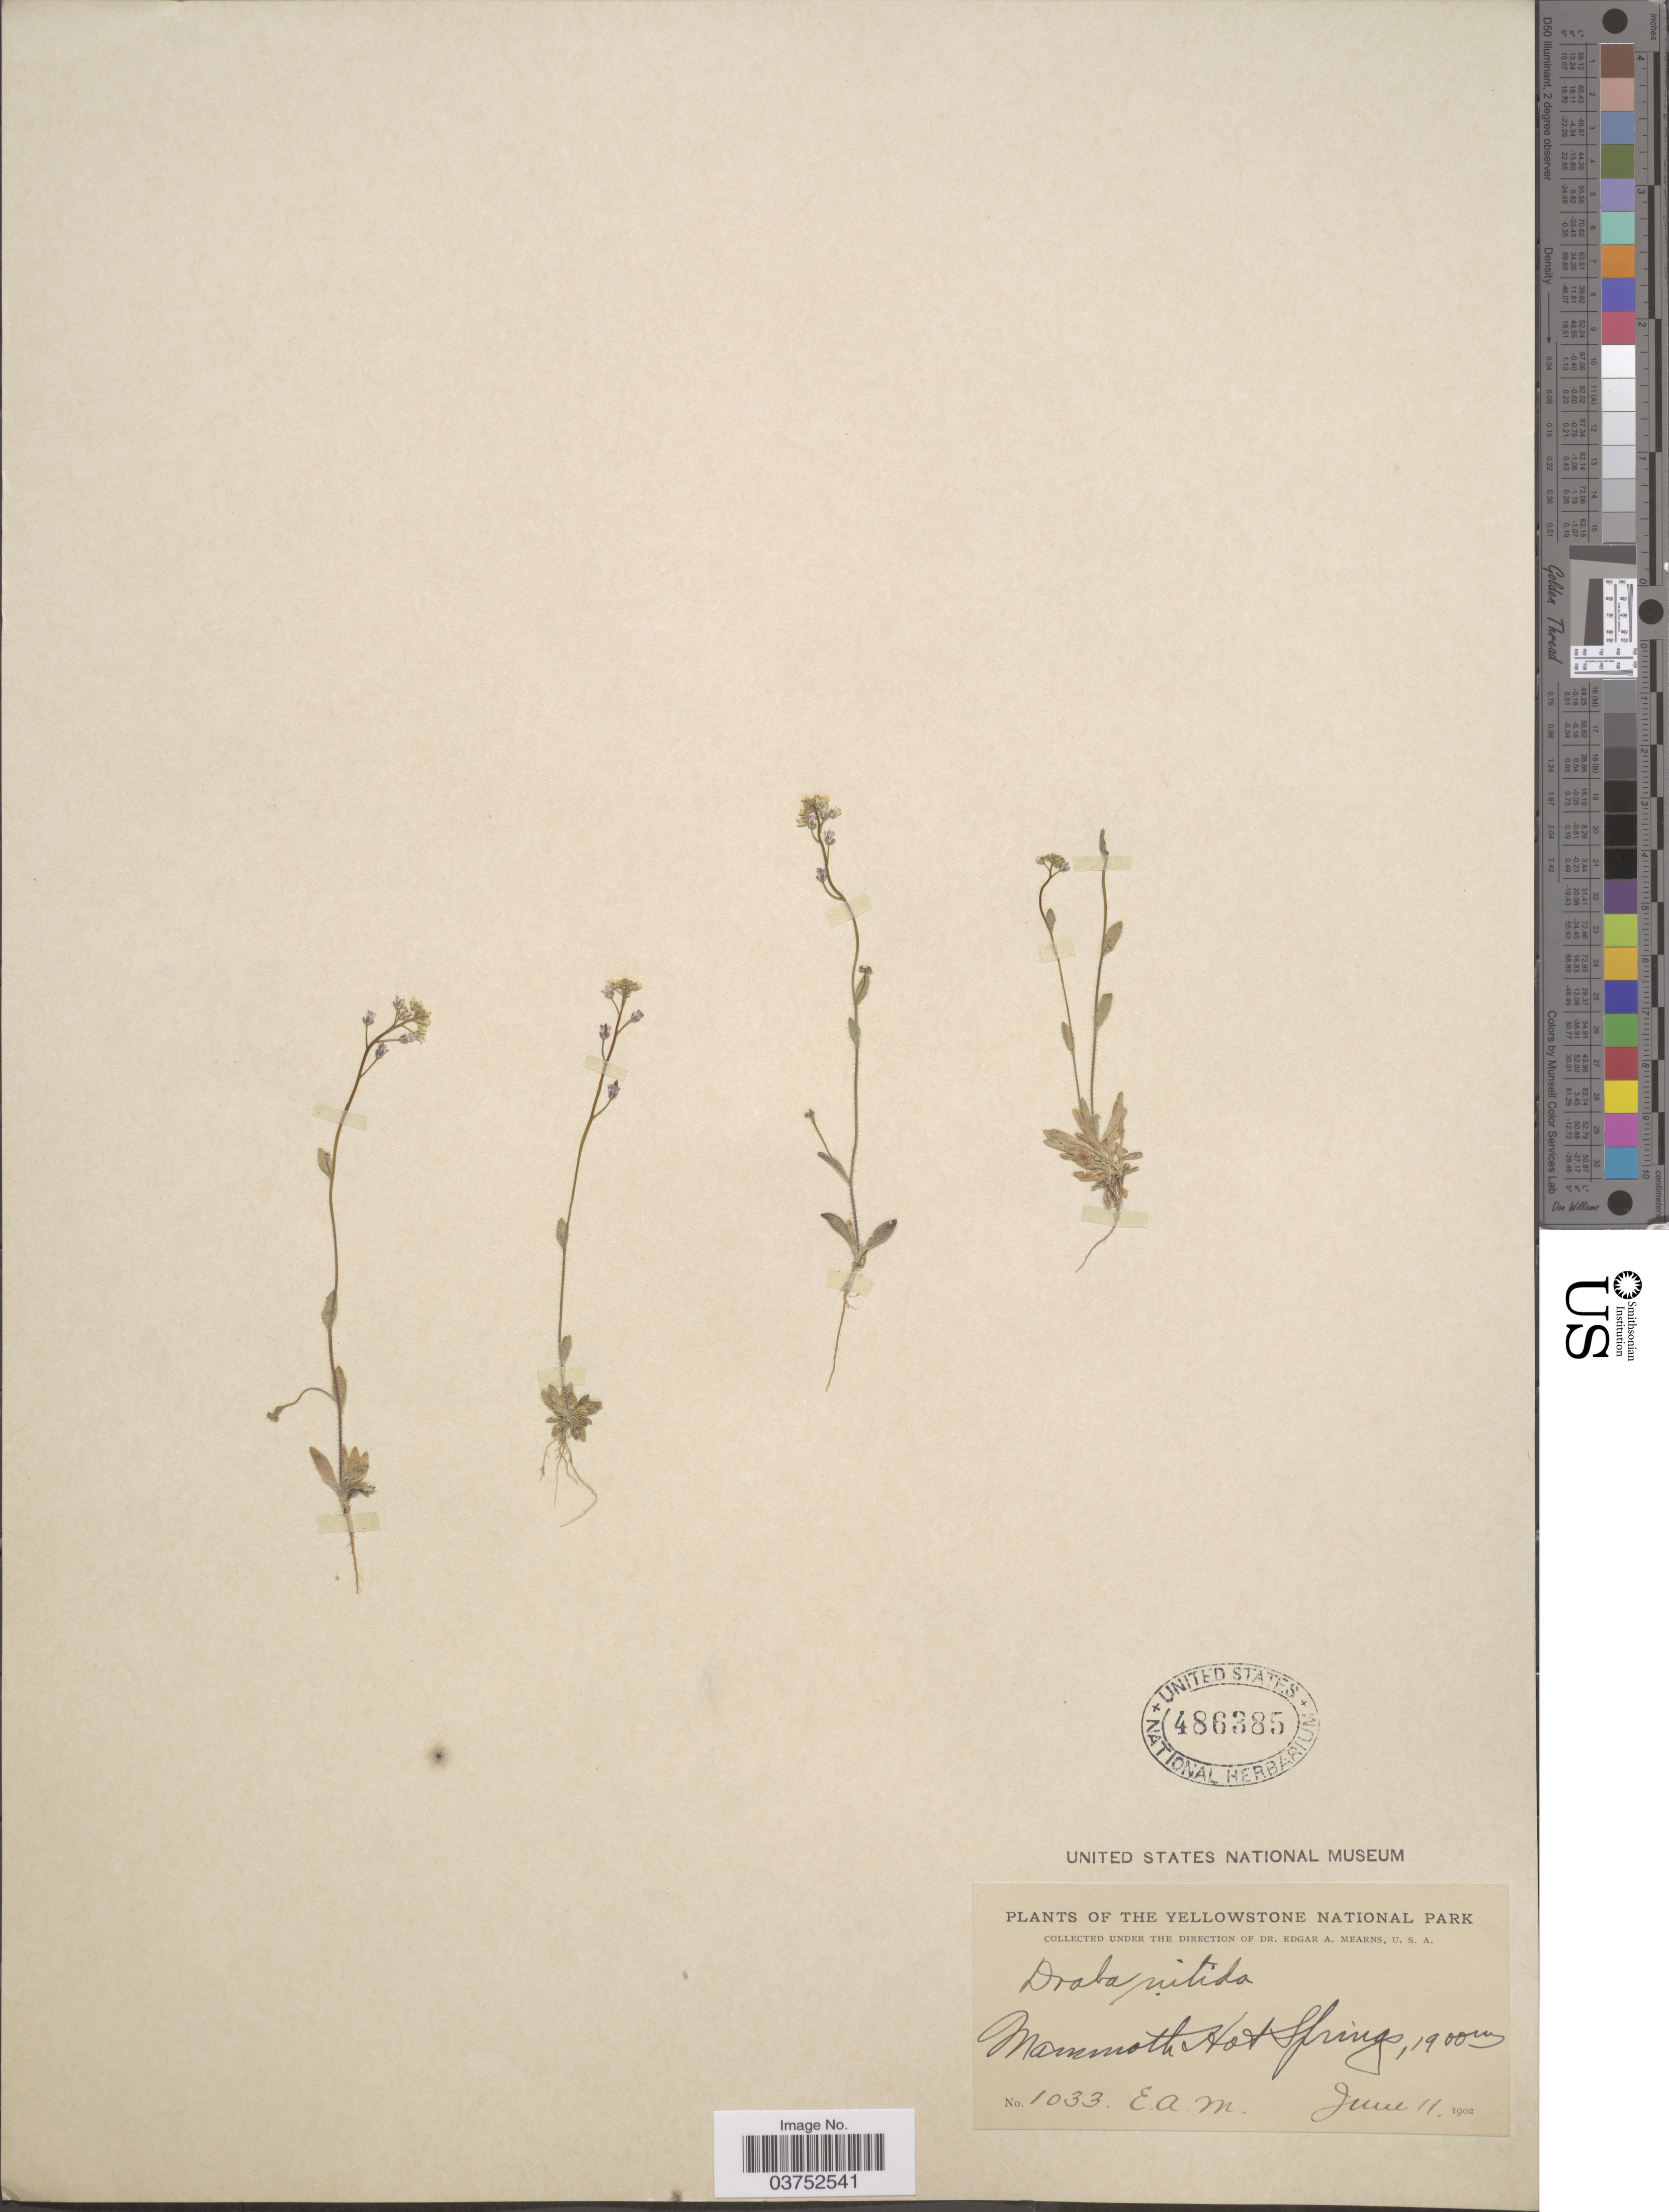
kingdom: Plantae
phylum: Tracheophyta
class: Magnoliopsida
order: Brassicales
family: Brassicaceae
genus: Draba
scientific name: Draba stenoloba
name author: Ledeb.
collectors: E. A. Mearns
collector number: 1033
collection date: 1902-06-11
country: United States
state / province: Wyoming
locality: The Yellowstone National Park. Mammoth Hot Springs.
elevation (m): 1900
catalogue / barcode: US 486385